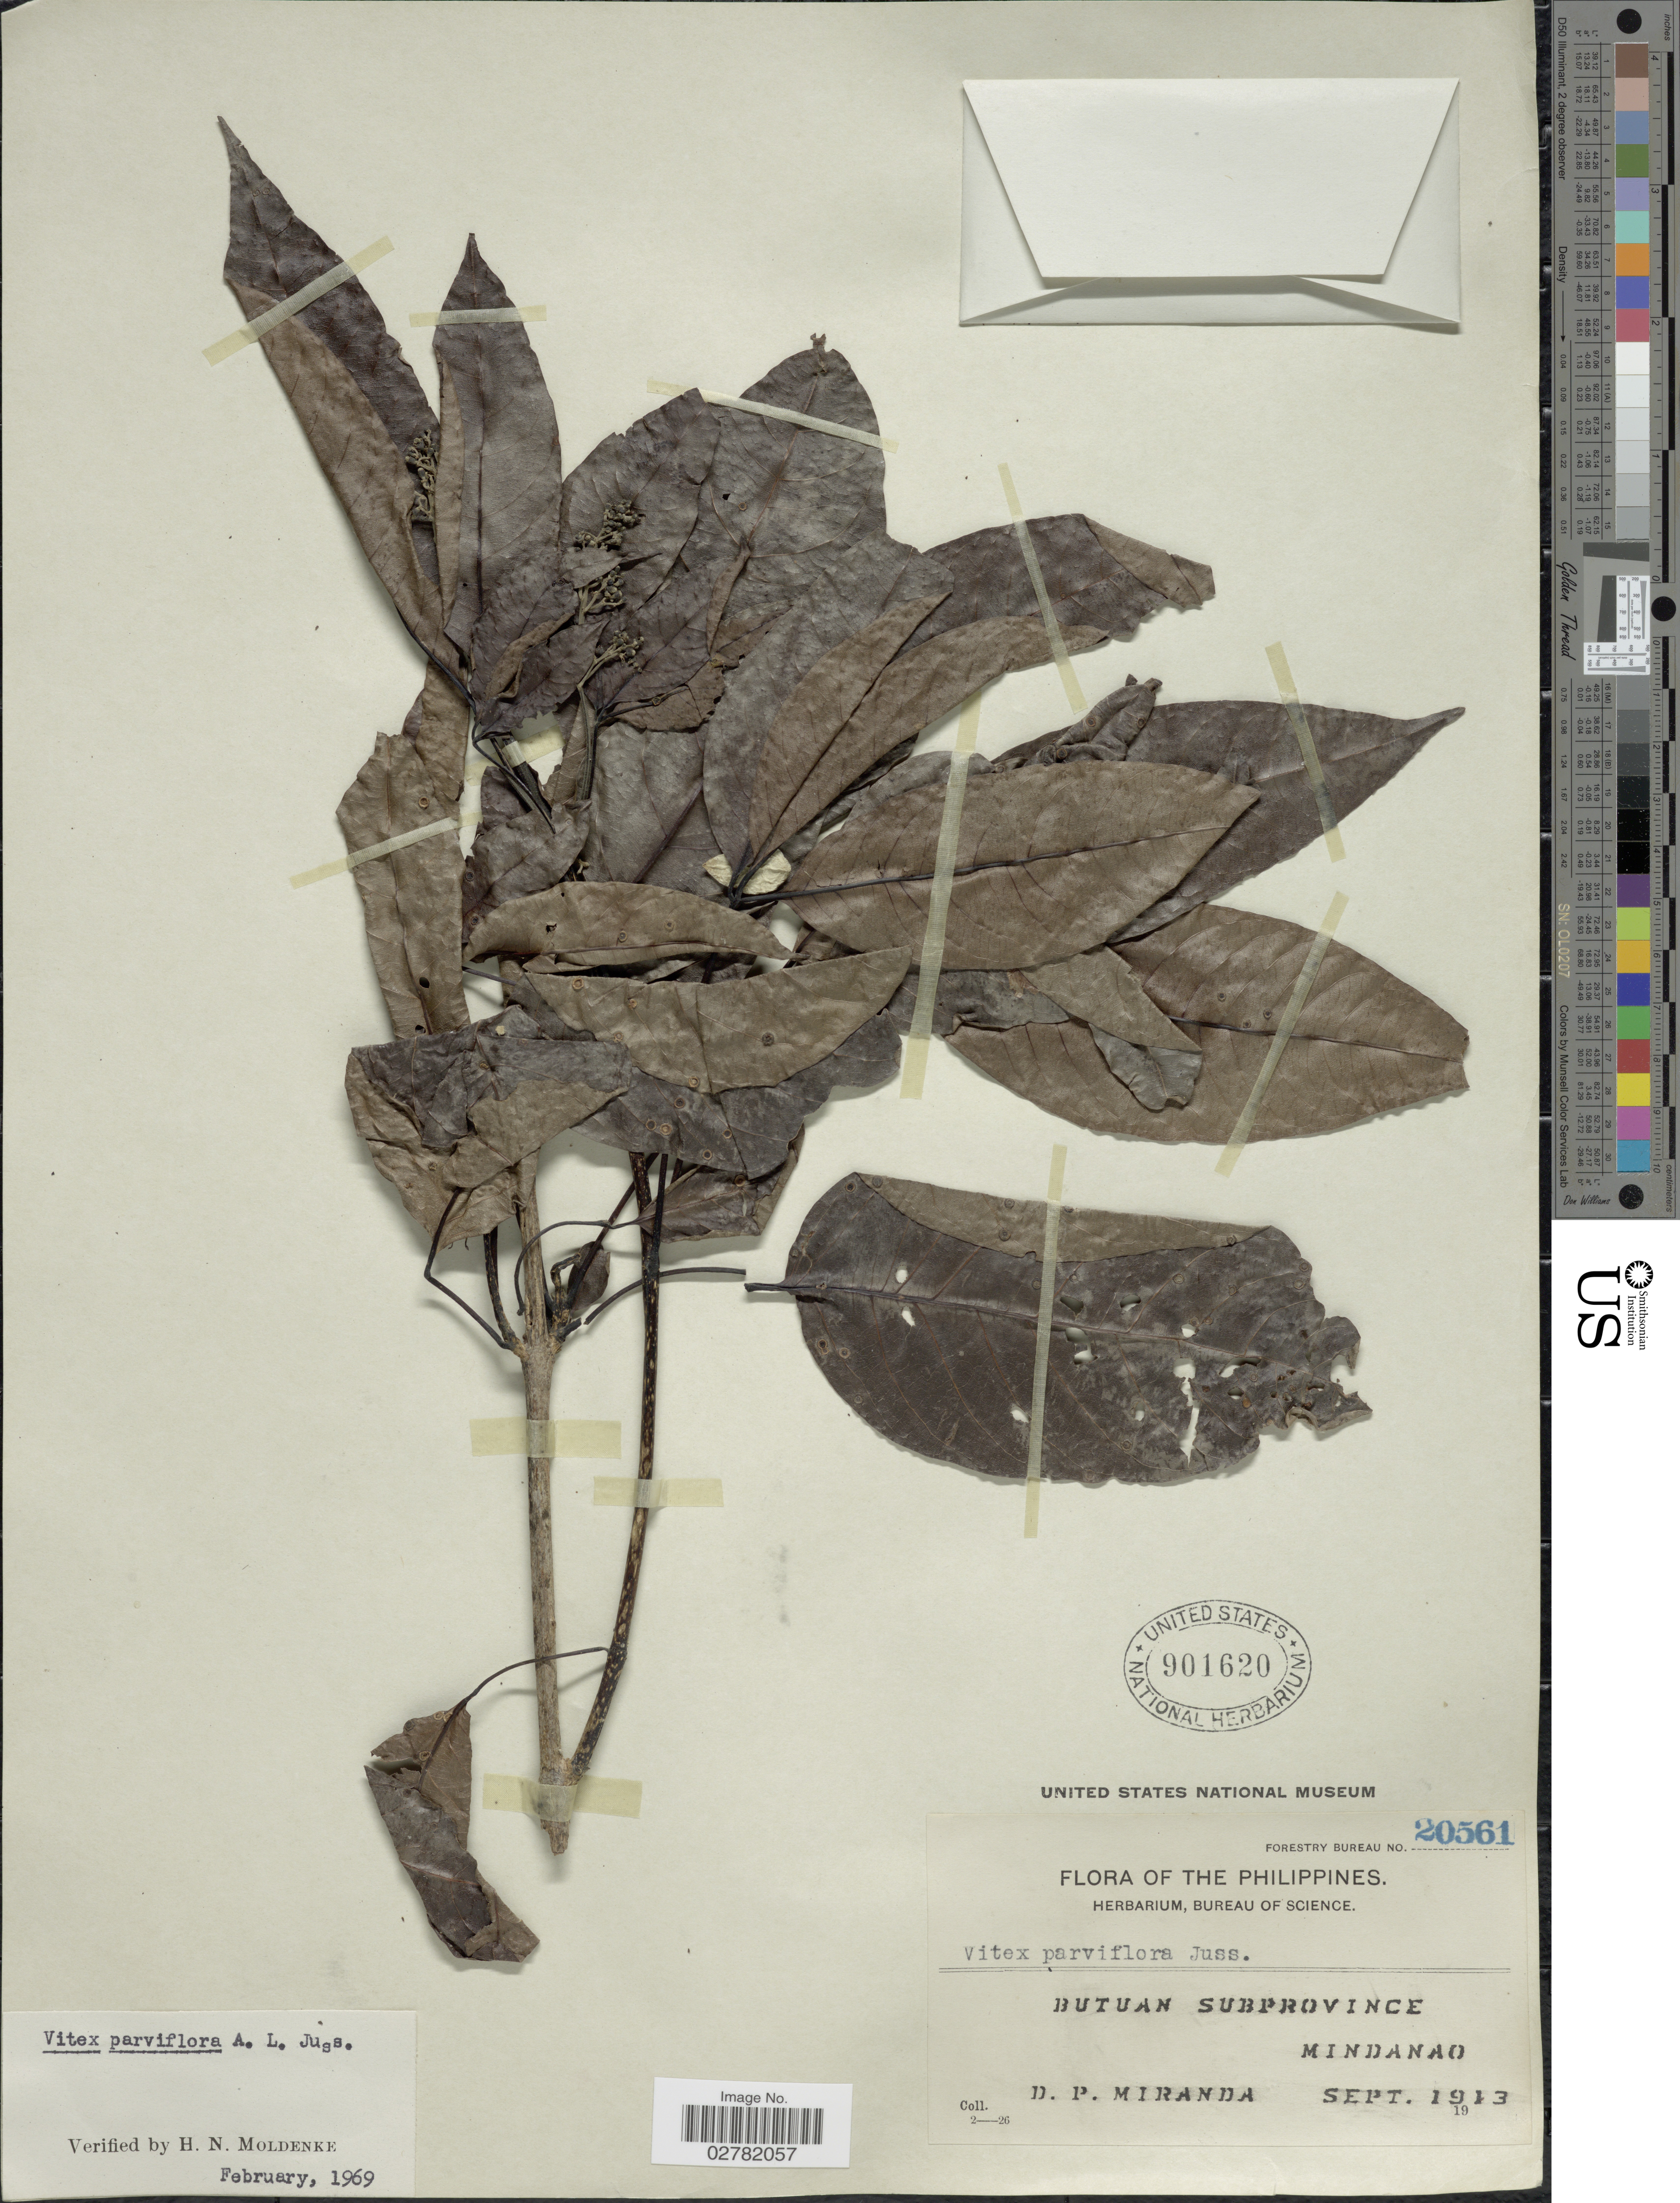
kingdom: Plantae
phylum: Tracheophyta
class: Magnoliopsida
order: Lamiales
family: Lamiaceae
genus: Vitex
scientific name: Vitex parviflora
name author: Juss.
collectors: D. P. Miranda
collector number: Forestry Bureau 20561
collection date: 1913-09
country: Philippines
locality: Butuan Subprovince Mindanao.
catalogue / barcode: US 901620